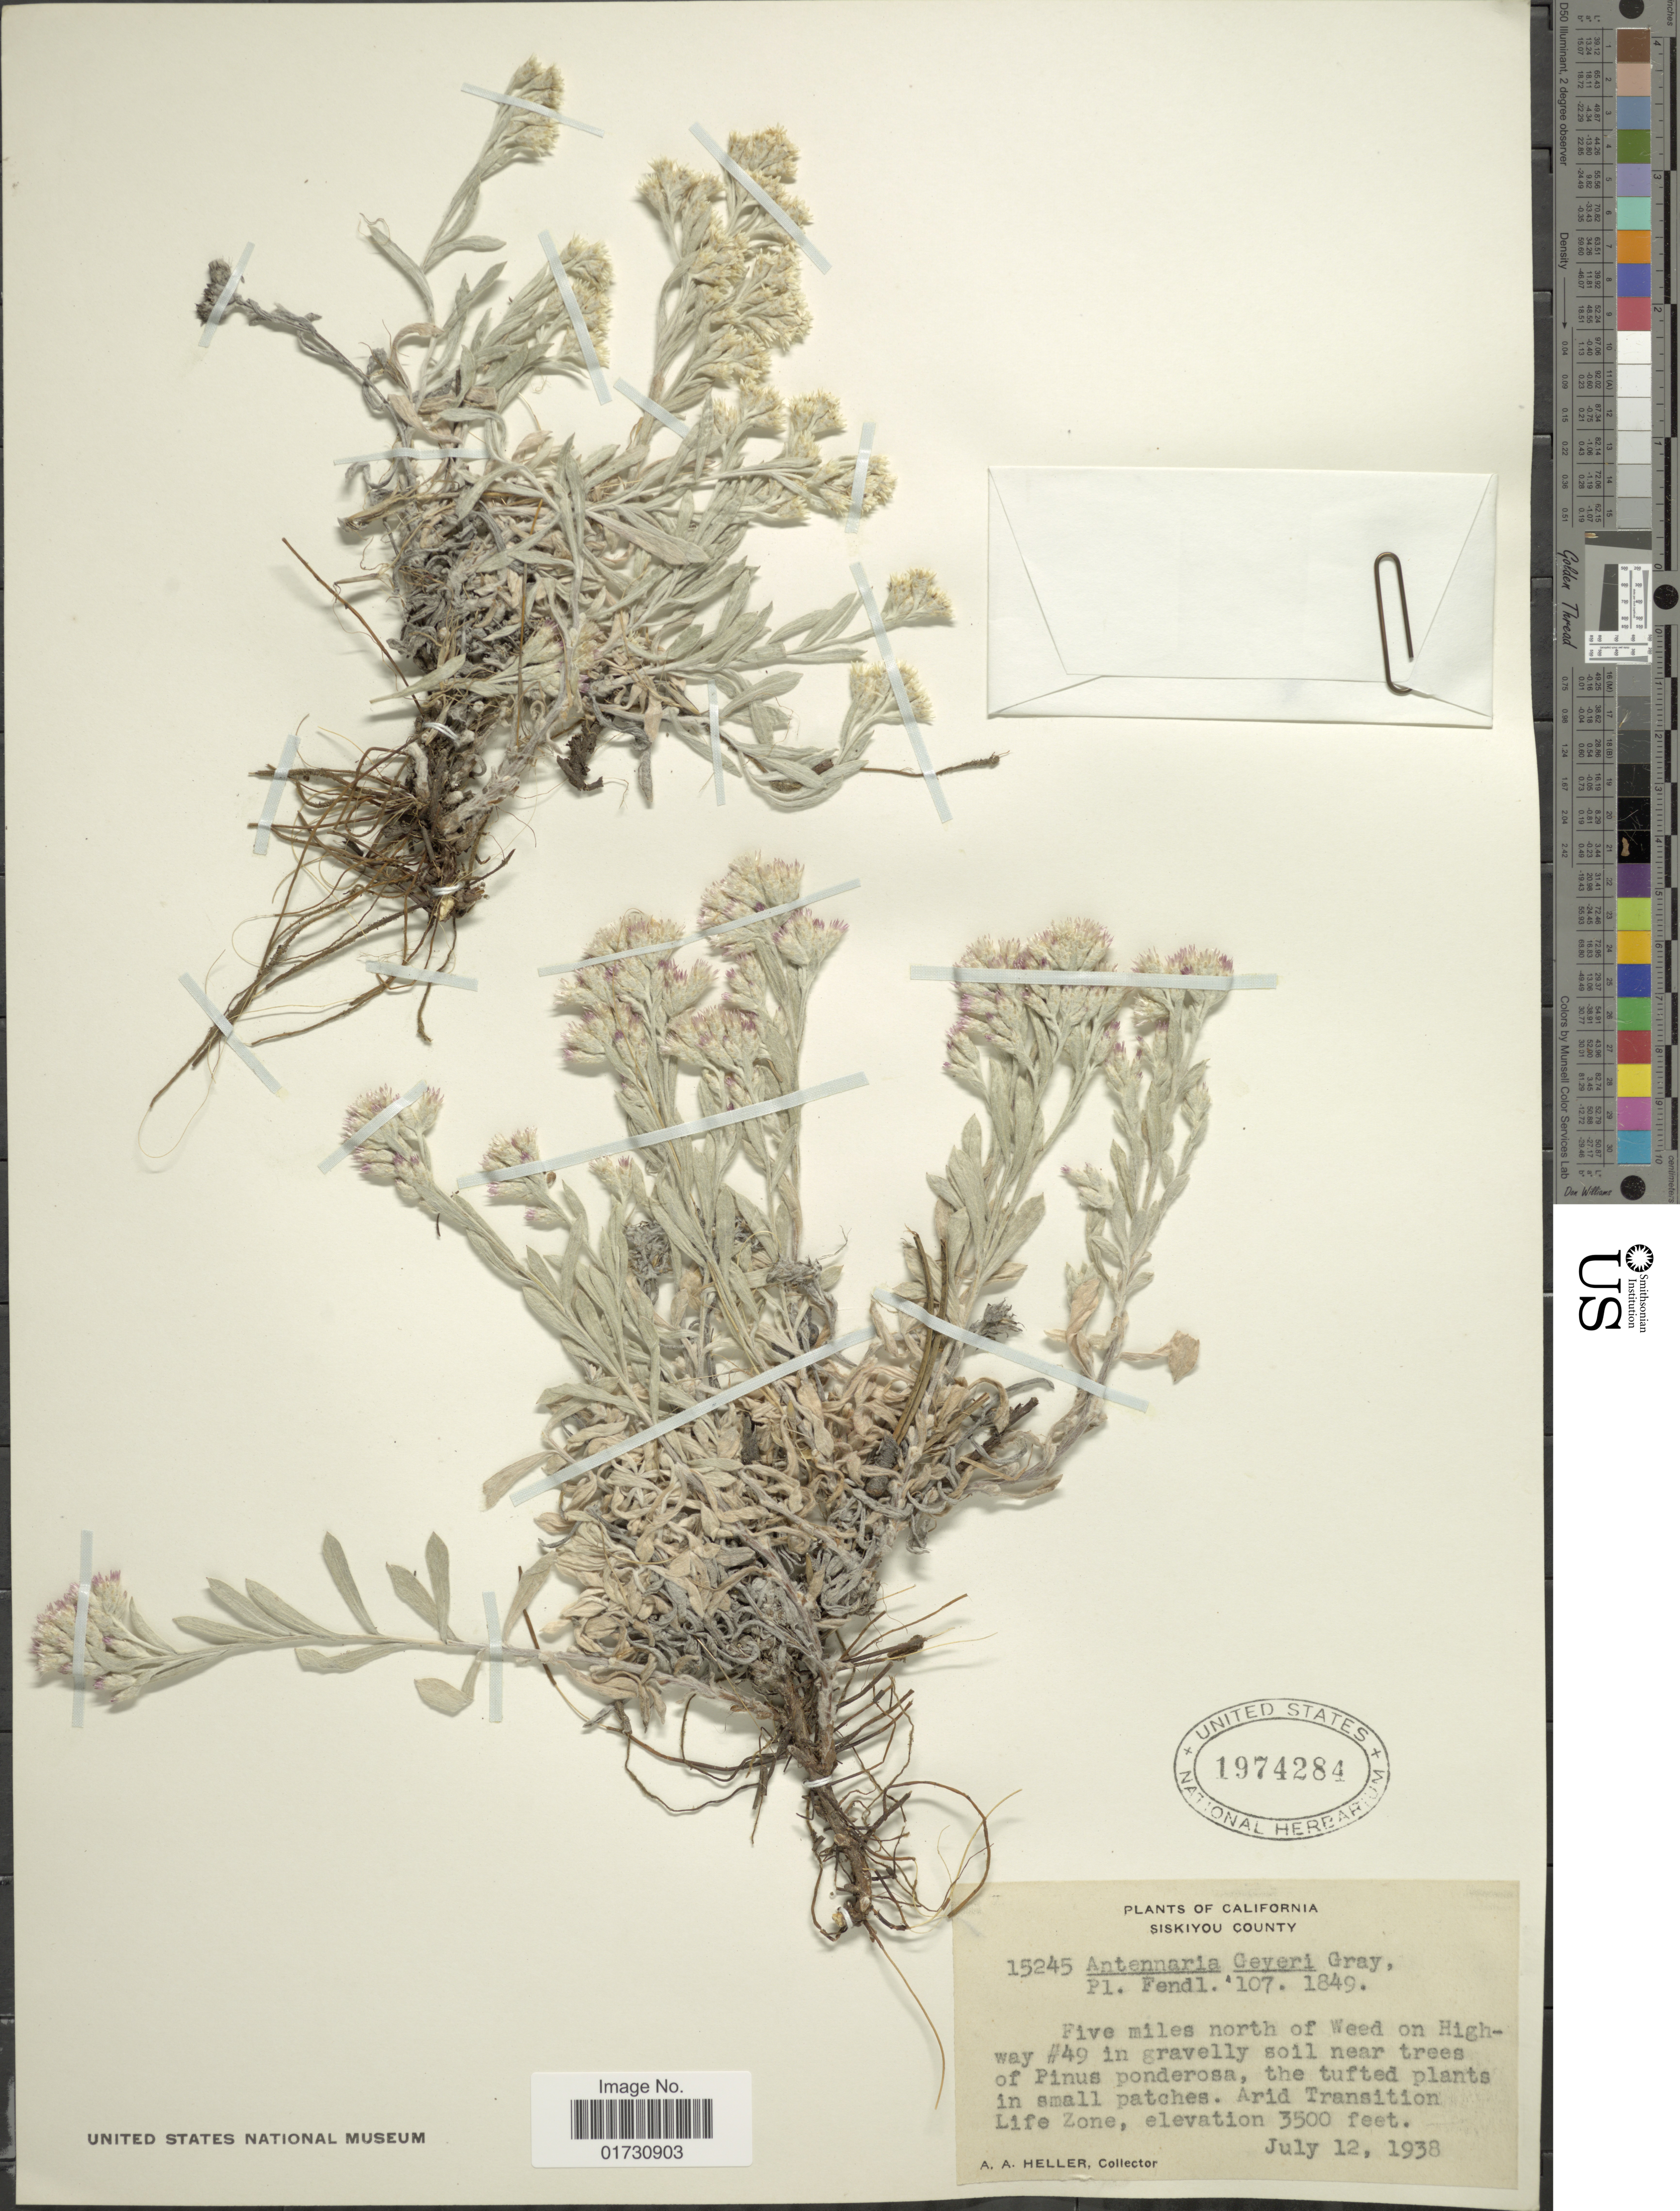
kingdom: Plantae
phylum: Tracheophyta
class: Magnoliopsida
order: Asterales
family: Asteraceae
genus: Antennaria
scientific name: Antennaria geyeri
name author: A. Gray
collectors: A. A. Heller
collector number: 15245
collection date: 1938-07-12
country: United States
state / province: California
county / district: Siskiyou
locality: Siskiyou County, Five miles north of Weed on highway #49, Arid Transition Life Zone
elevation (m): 1067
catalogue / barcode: US 1974284